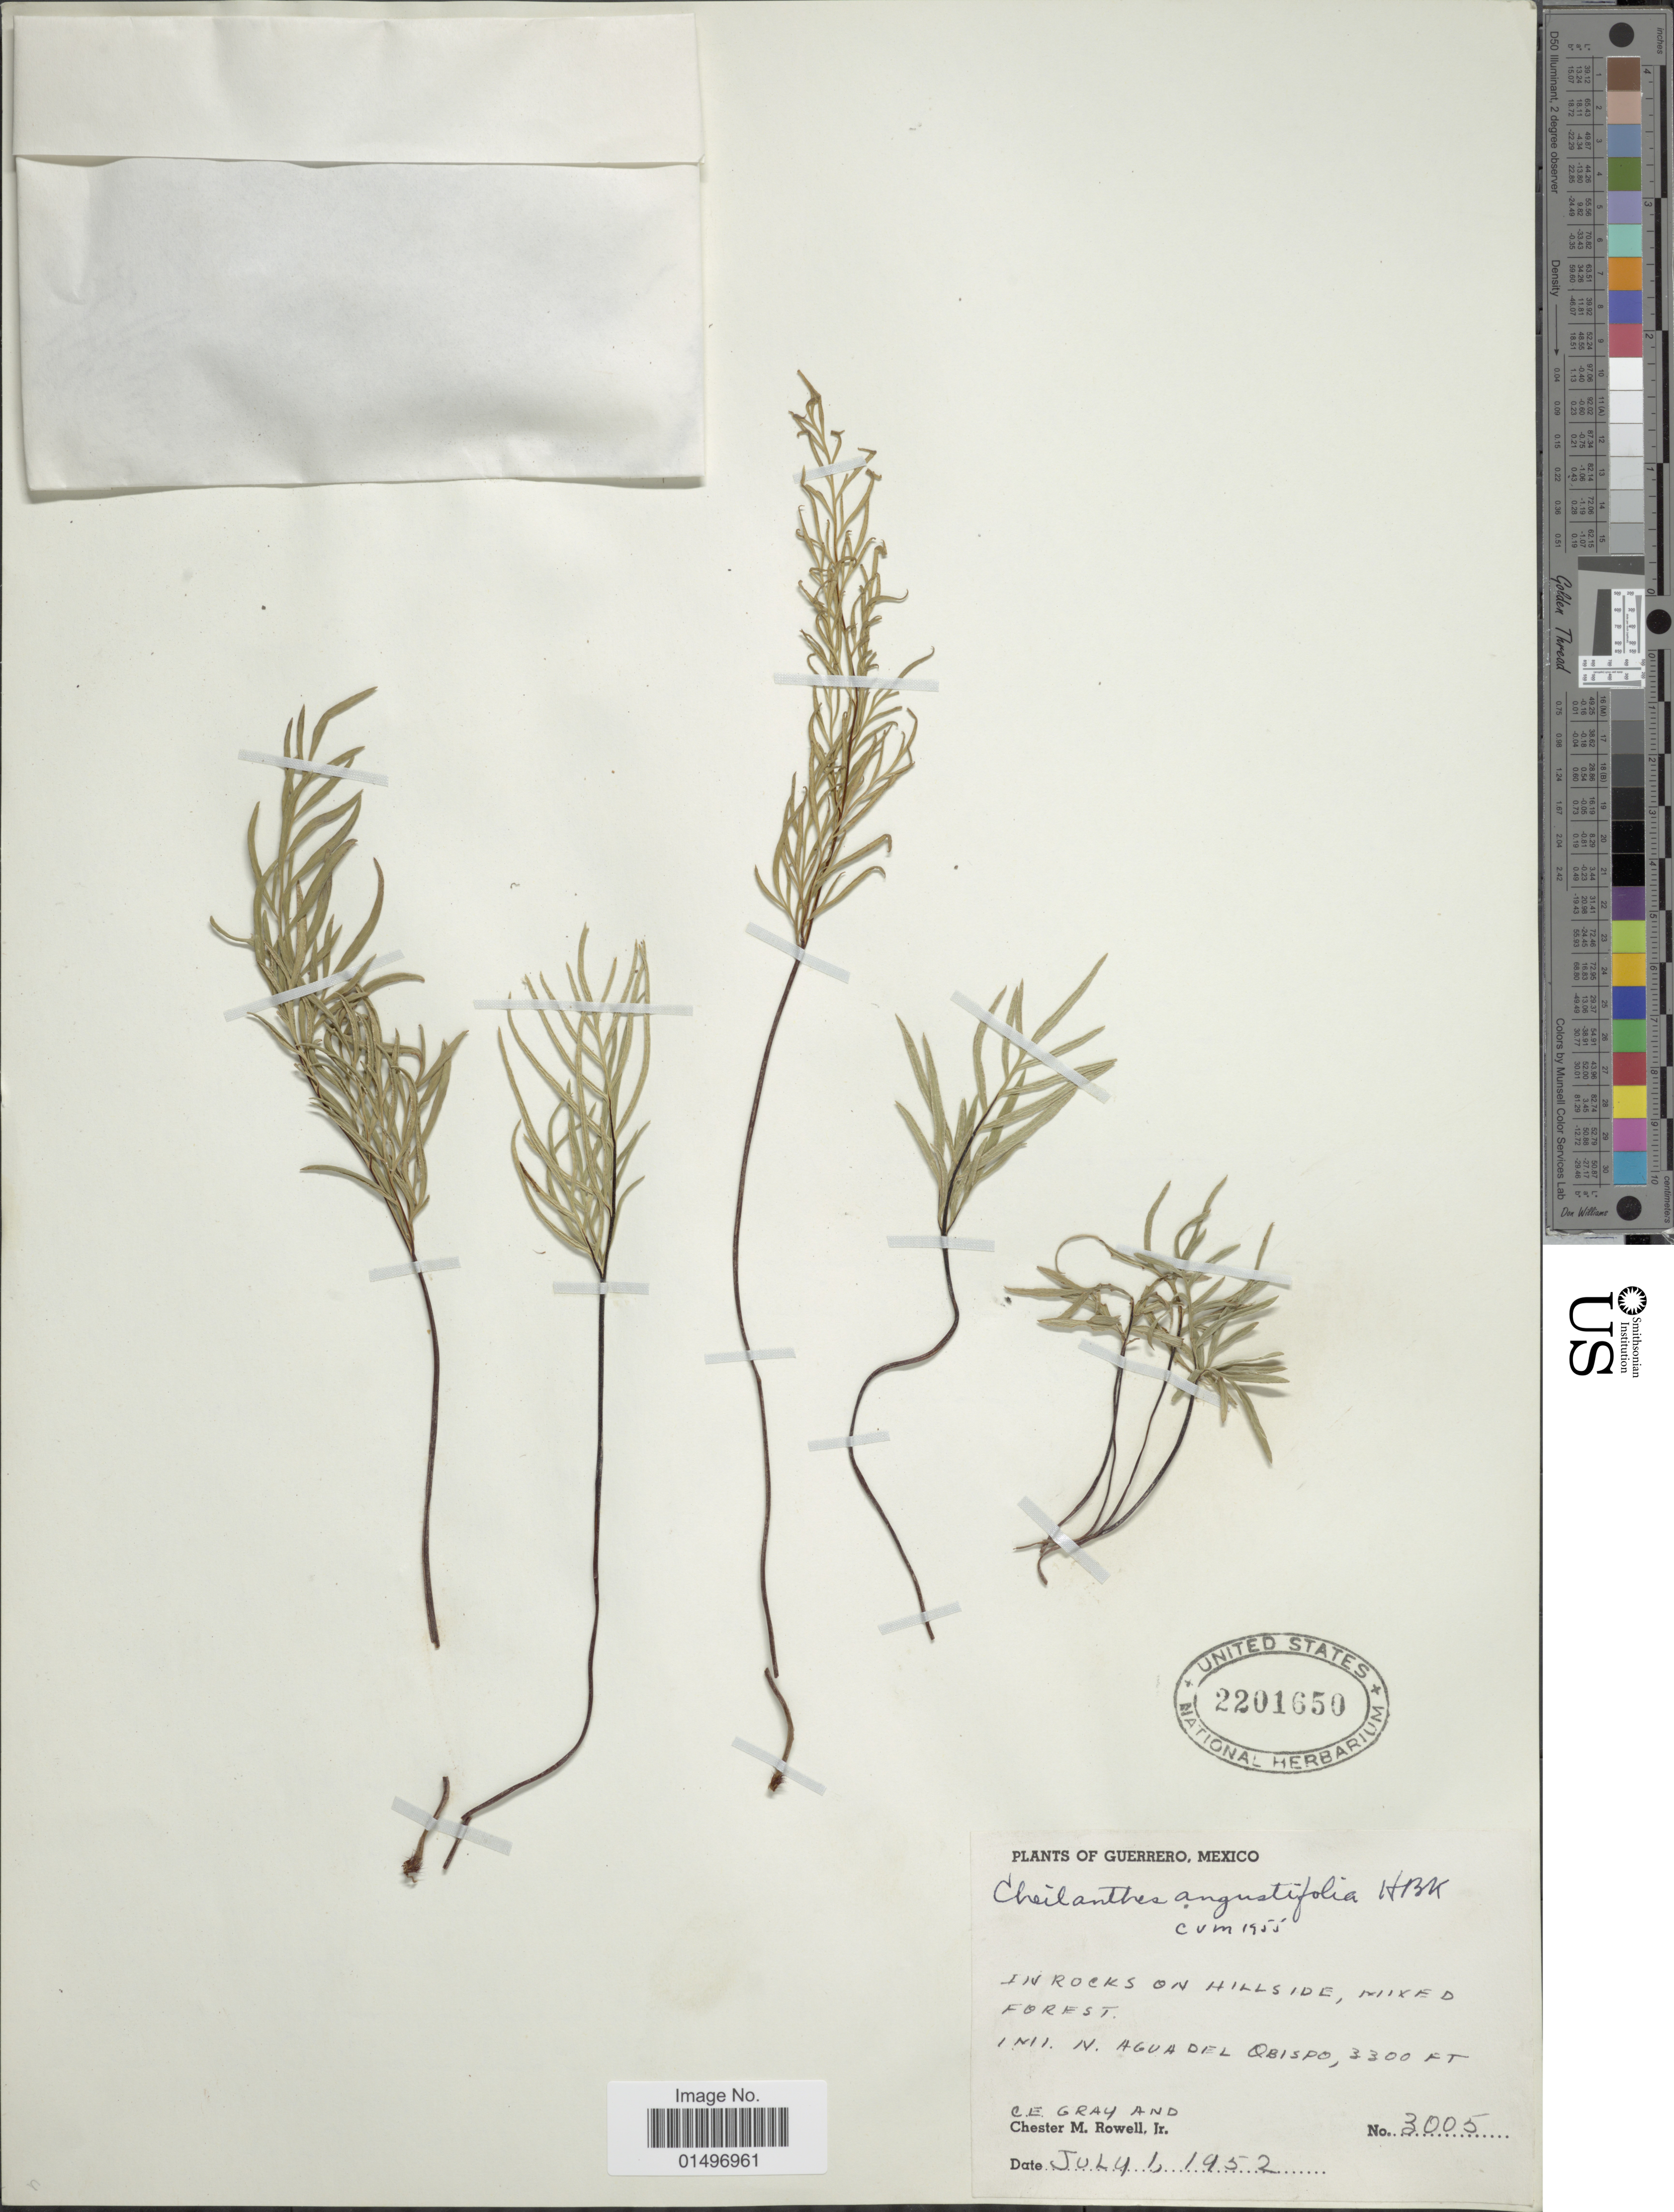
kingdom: Plantae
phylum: Tracheophyta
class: Polypodiopsida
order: Polypodiales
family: Pteridaceae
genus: Gaga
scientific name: Gaga angustifolia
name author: (Kunth) Fay W. Li & Windham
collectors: C. Gray & C. M. Rowell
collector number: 3005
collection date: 1952-07-01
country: Mexico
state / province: Guerrero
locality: Mexico, Guerrero, 1 mi. N. Agua del Obispo.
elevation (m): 1006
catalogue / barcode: US 2201650